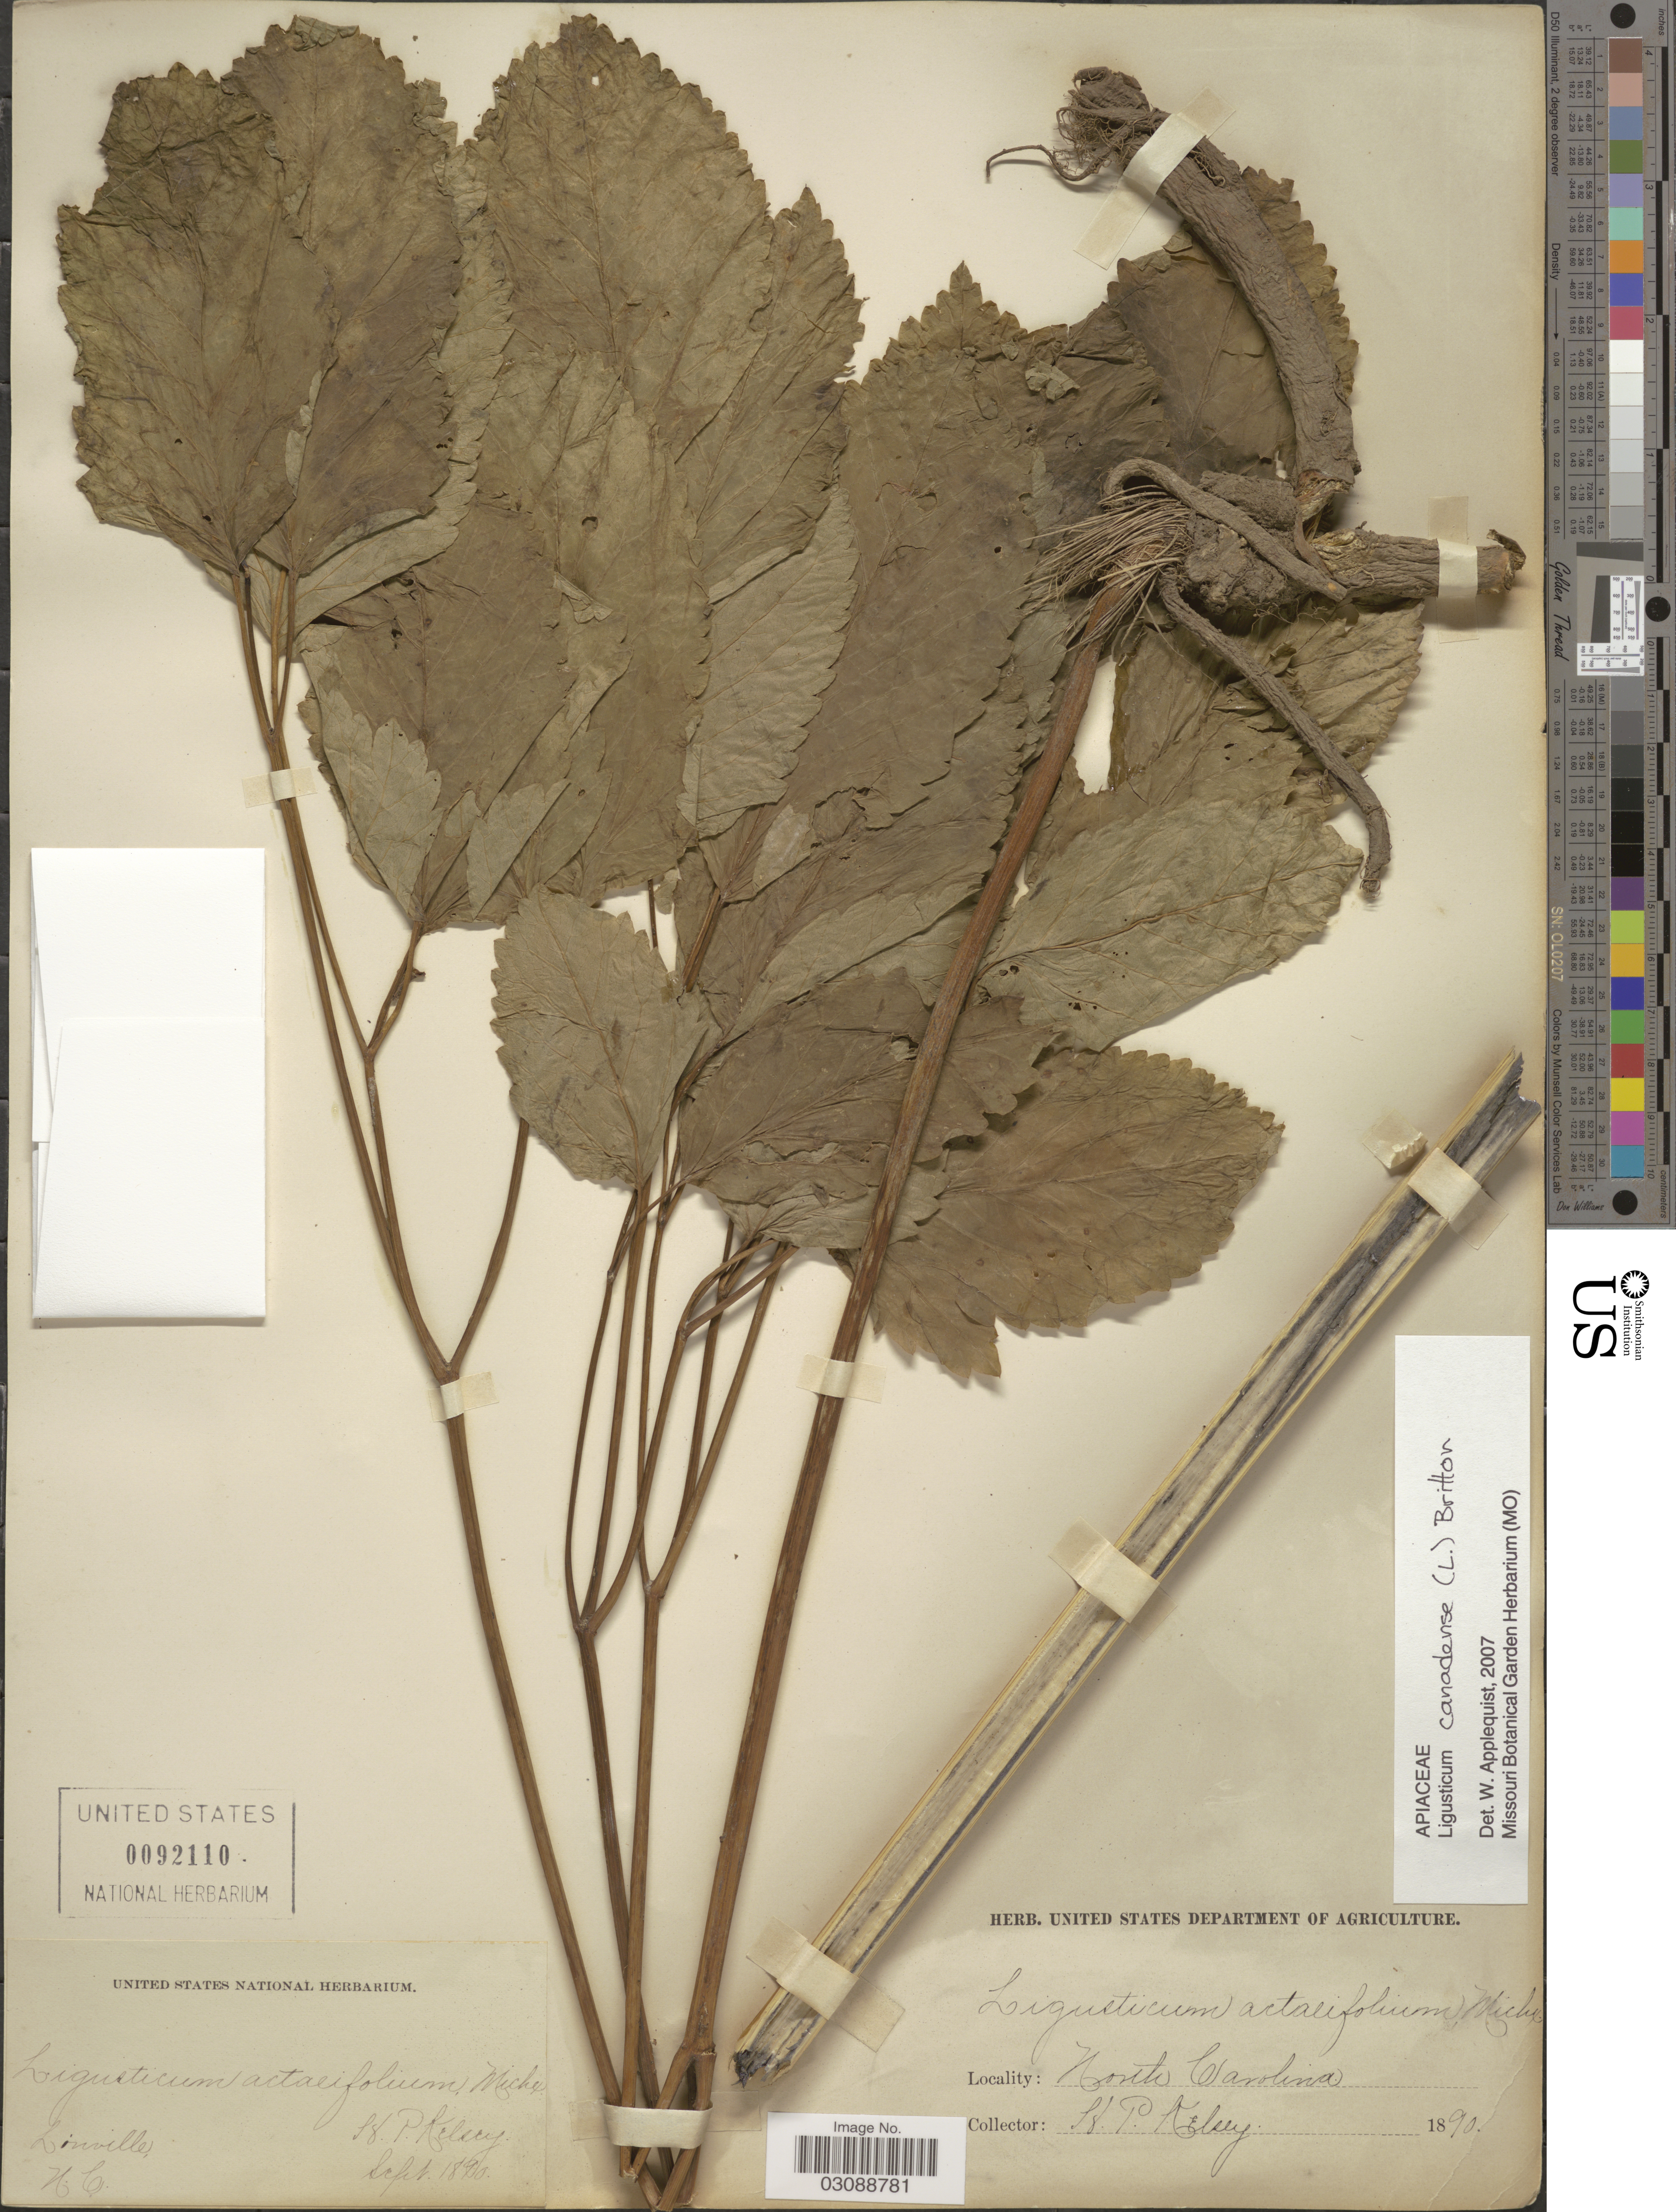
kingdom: Plantae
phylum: Tracheophyta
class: Magnoliopsida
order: Apiales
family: Apiaceae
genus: Ligusticum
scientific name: Ligusticum canadense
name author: (L.) Britton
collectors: H. Kelsey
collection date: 1890-09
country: United States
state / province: North Carolina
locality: Linville.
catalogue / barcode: US 92110